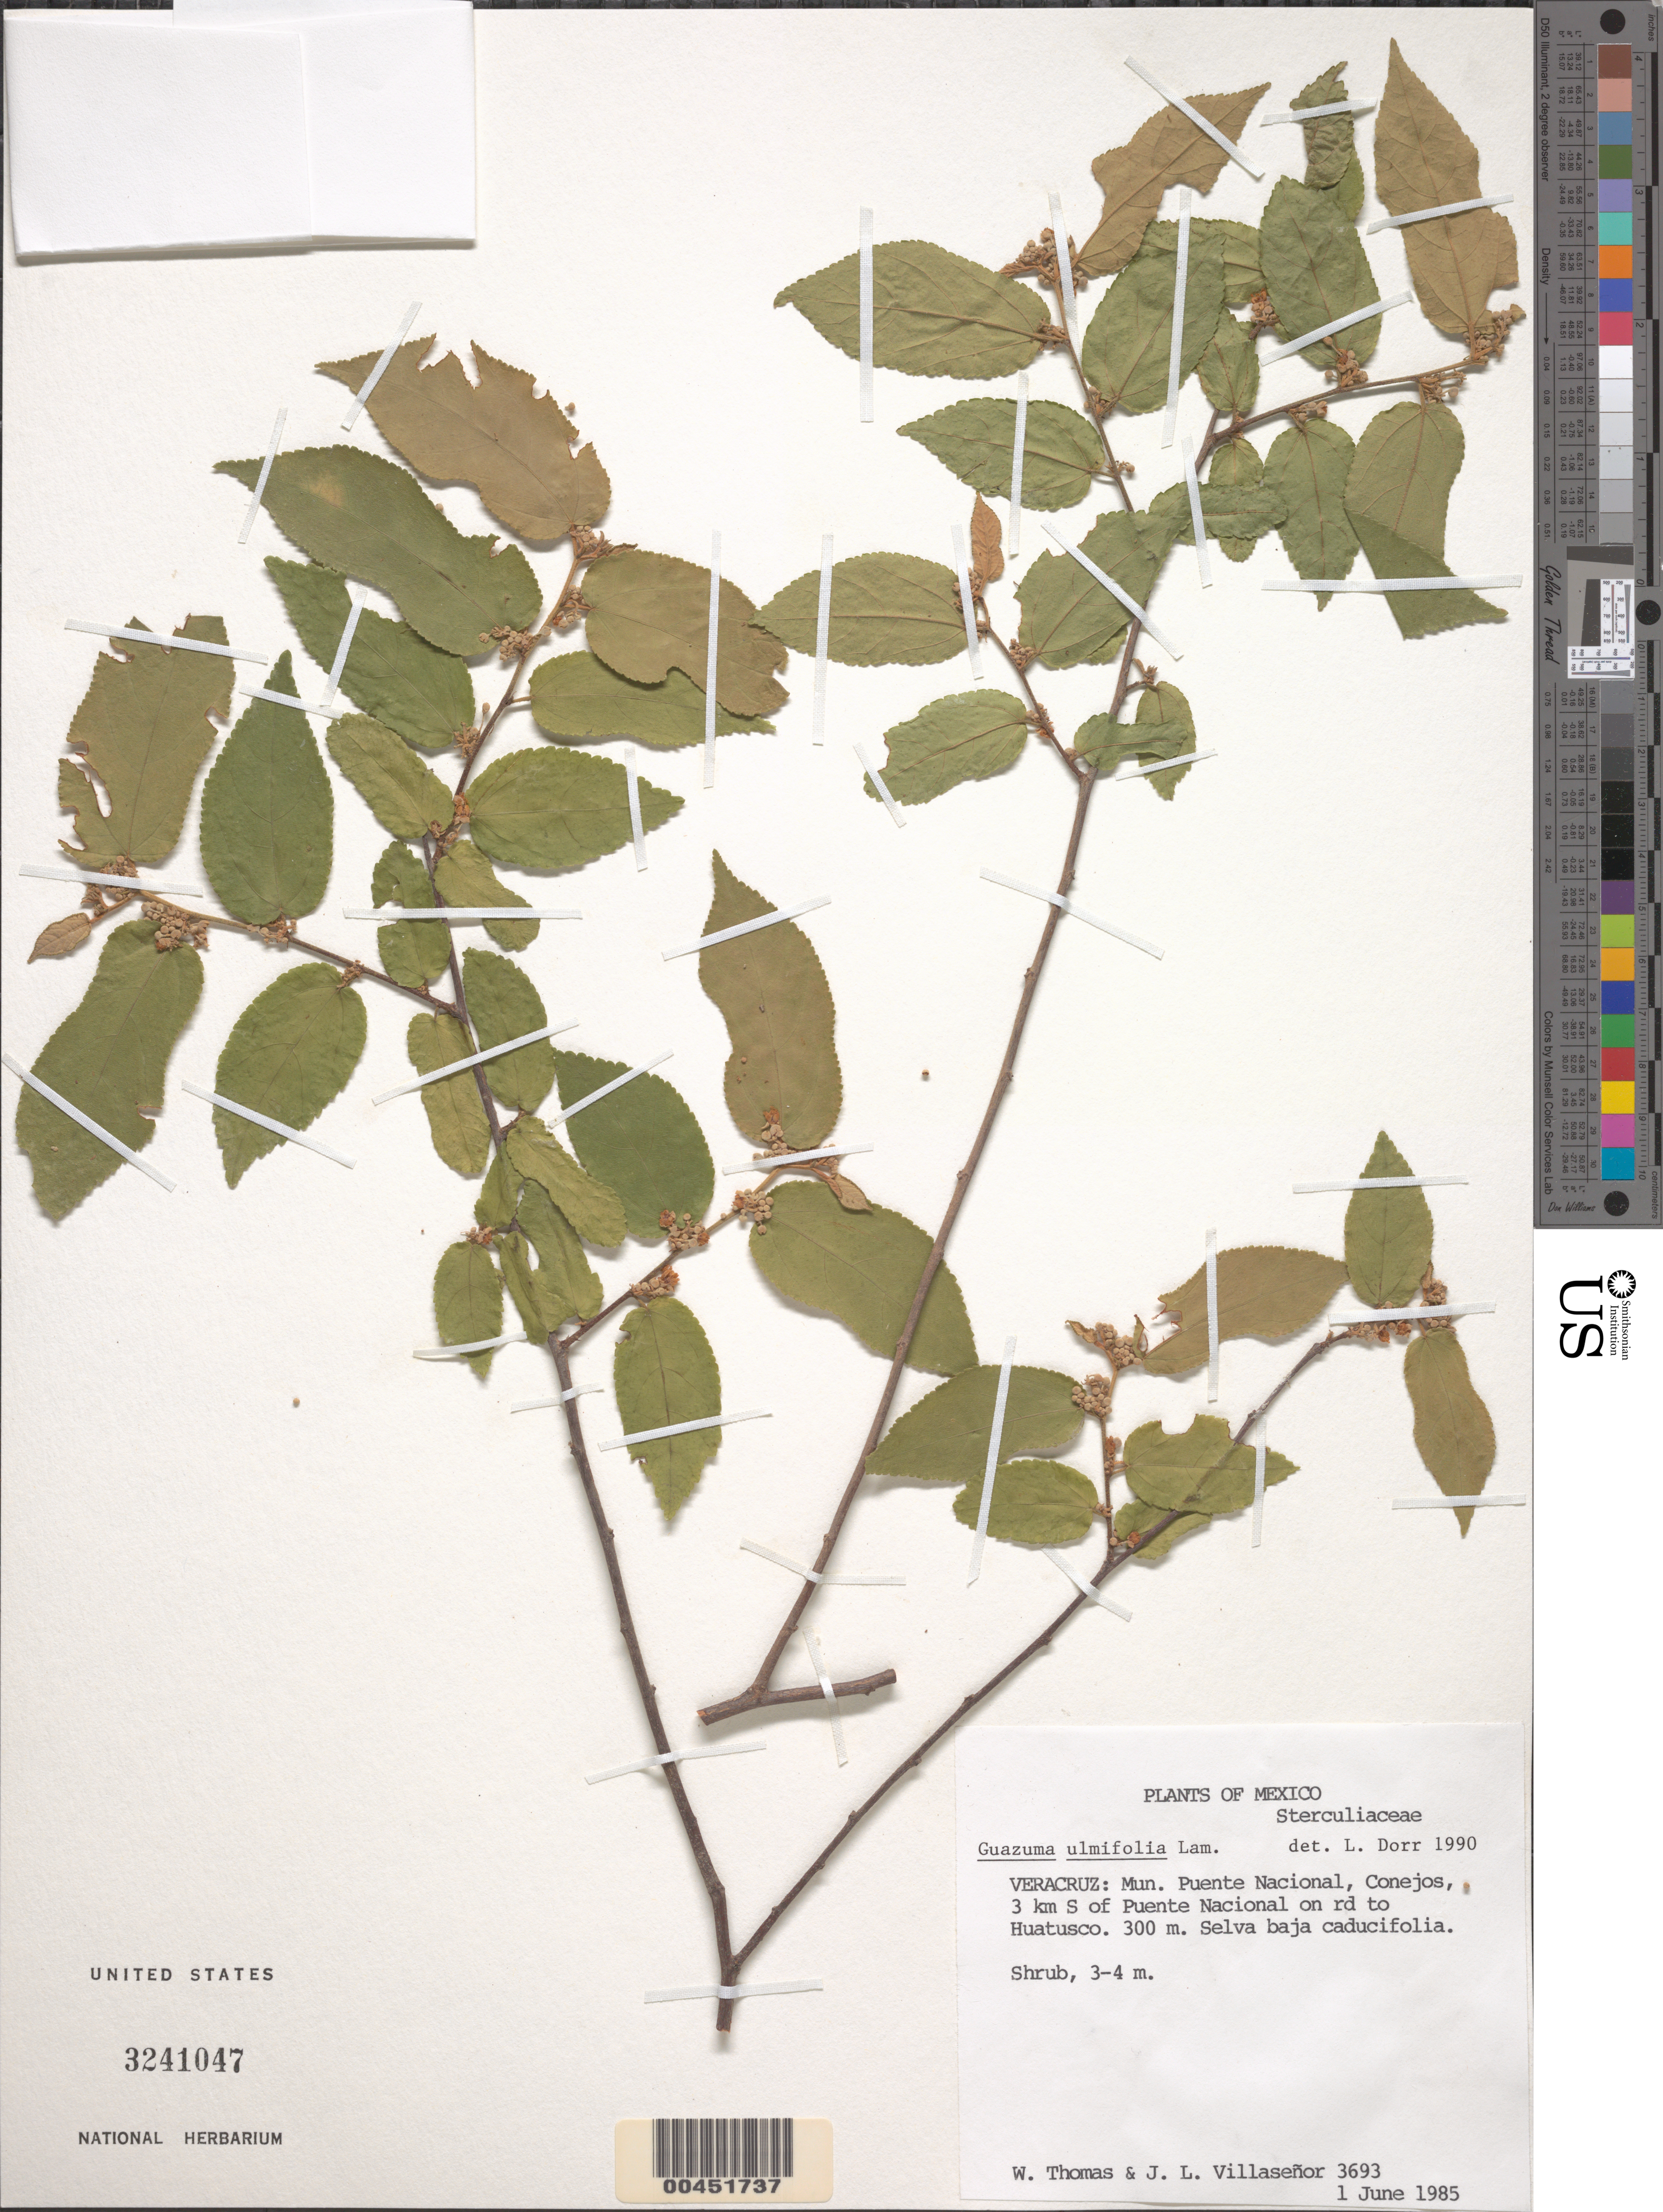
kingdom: Plantae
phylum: Tracheophyta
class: Magnoliopsida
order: Malvales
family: Malvaceae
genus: Guazuma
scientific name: Guazuma ulmifolia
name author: Lam.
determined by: Dorr, L. J., (BOT), Smithsonian Institution - National Museum of Natural History (UNITED STATES)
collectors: W. Thomas & J. Villaseñor R.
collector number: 3693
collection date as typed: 01 Jun 1985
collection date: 1985-06-01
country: Mexico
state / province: Veracruz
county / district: Puente Nacional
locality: Conejos, 3 km S of Puente Nacional on rd to Huatusco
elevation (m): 300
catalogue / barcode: US 3241047